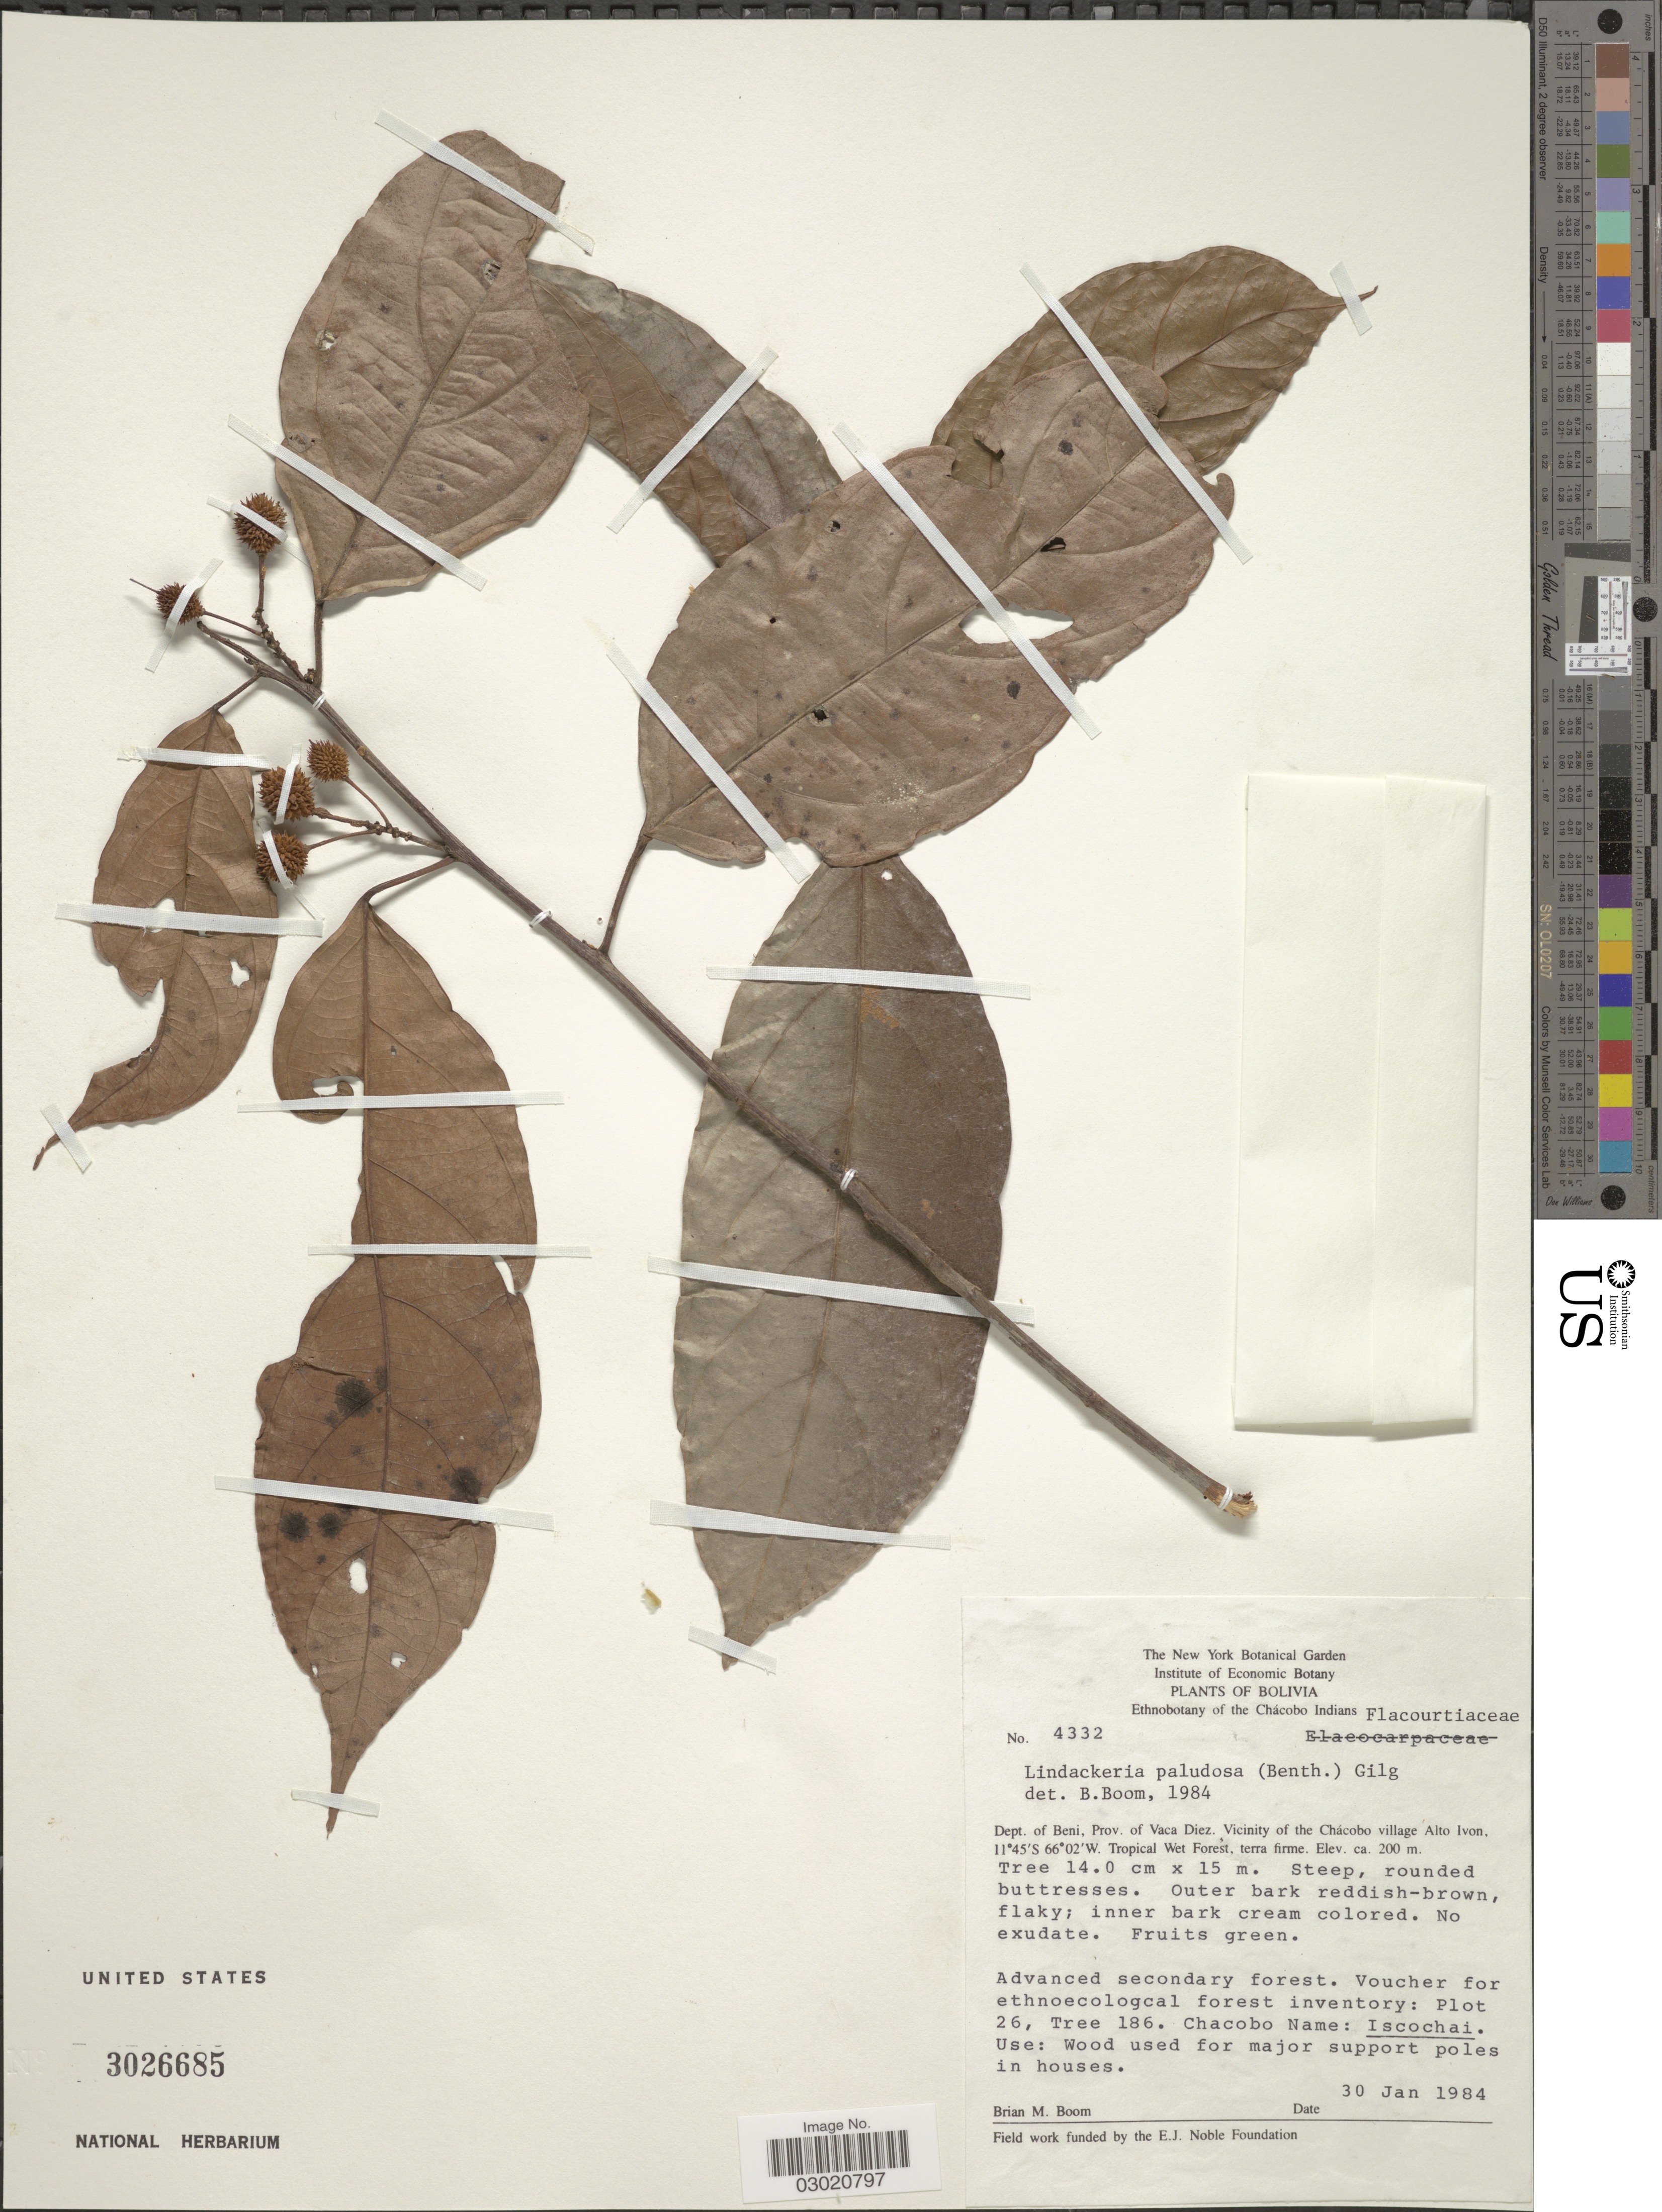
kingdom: Plantae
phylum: Tracheophyta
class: Magnoliopsida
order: Malpighiales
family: Achariaceae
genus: Lindackeria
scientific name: Lindackeria paludosa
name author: (Benth.) Gilg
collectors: B. M. Boom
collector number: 4332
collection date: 1984-01-30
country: Bolivia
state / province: Beni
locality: Dept. of Beni, Prov. of Vaca Diez, Vicinity of the Chácobo village Alto Ivon.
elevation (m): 200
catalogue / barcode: US 3026685